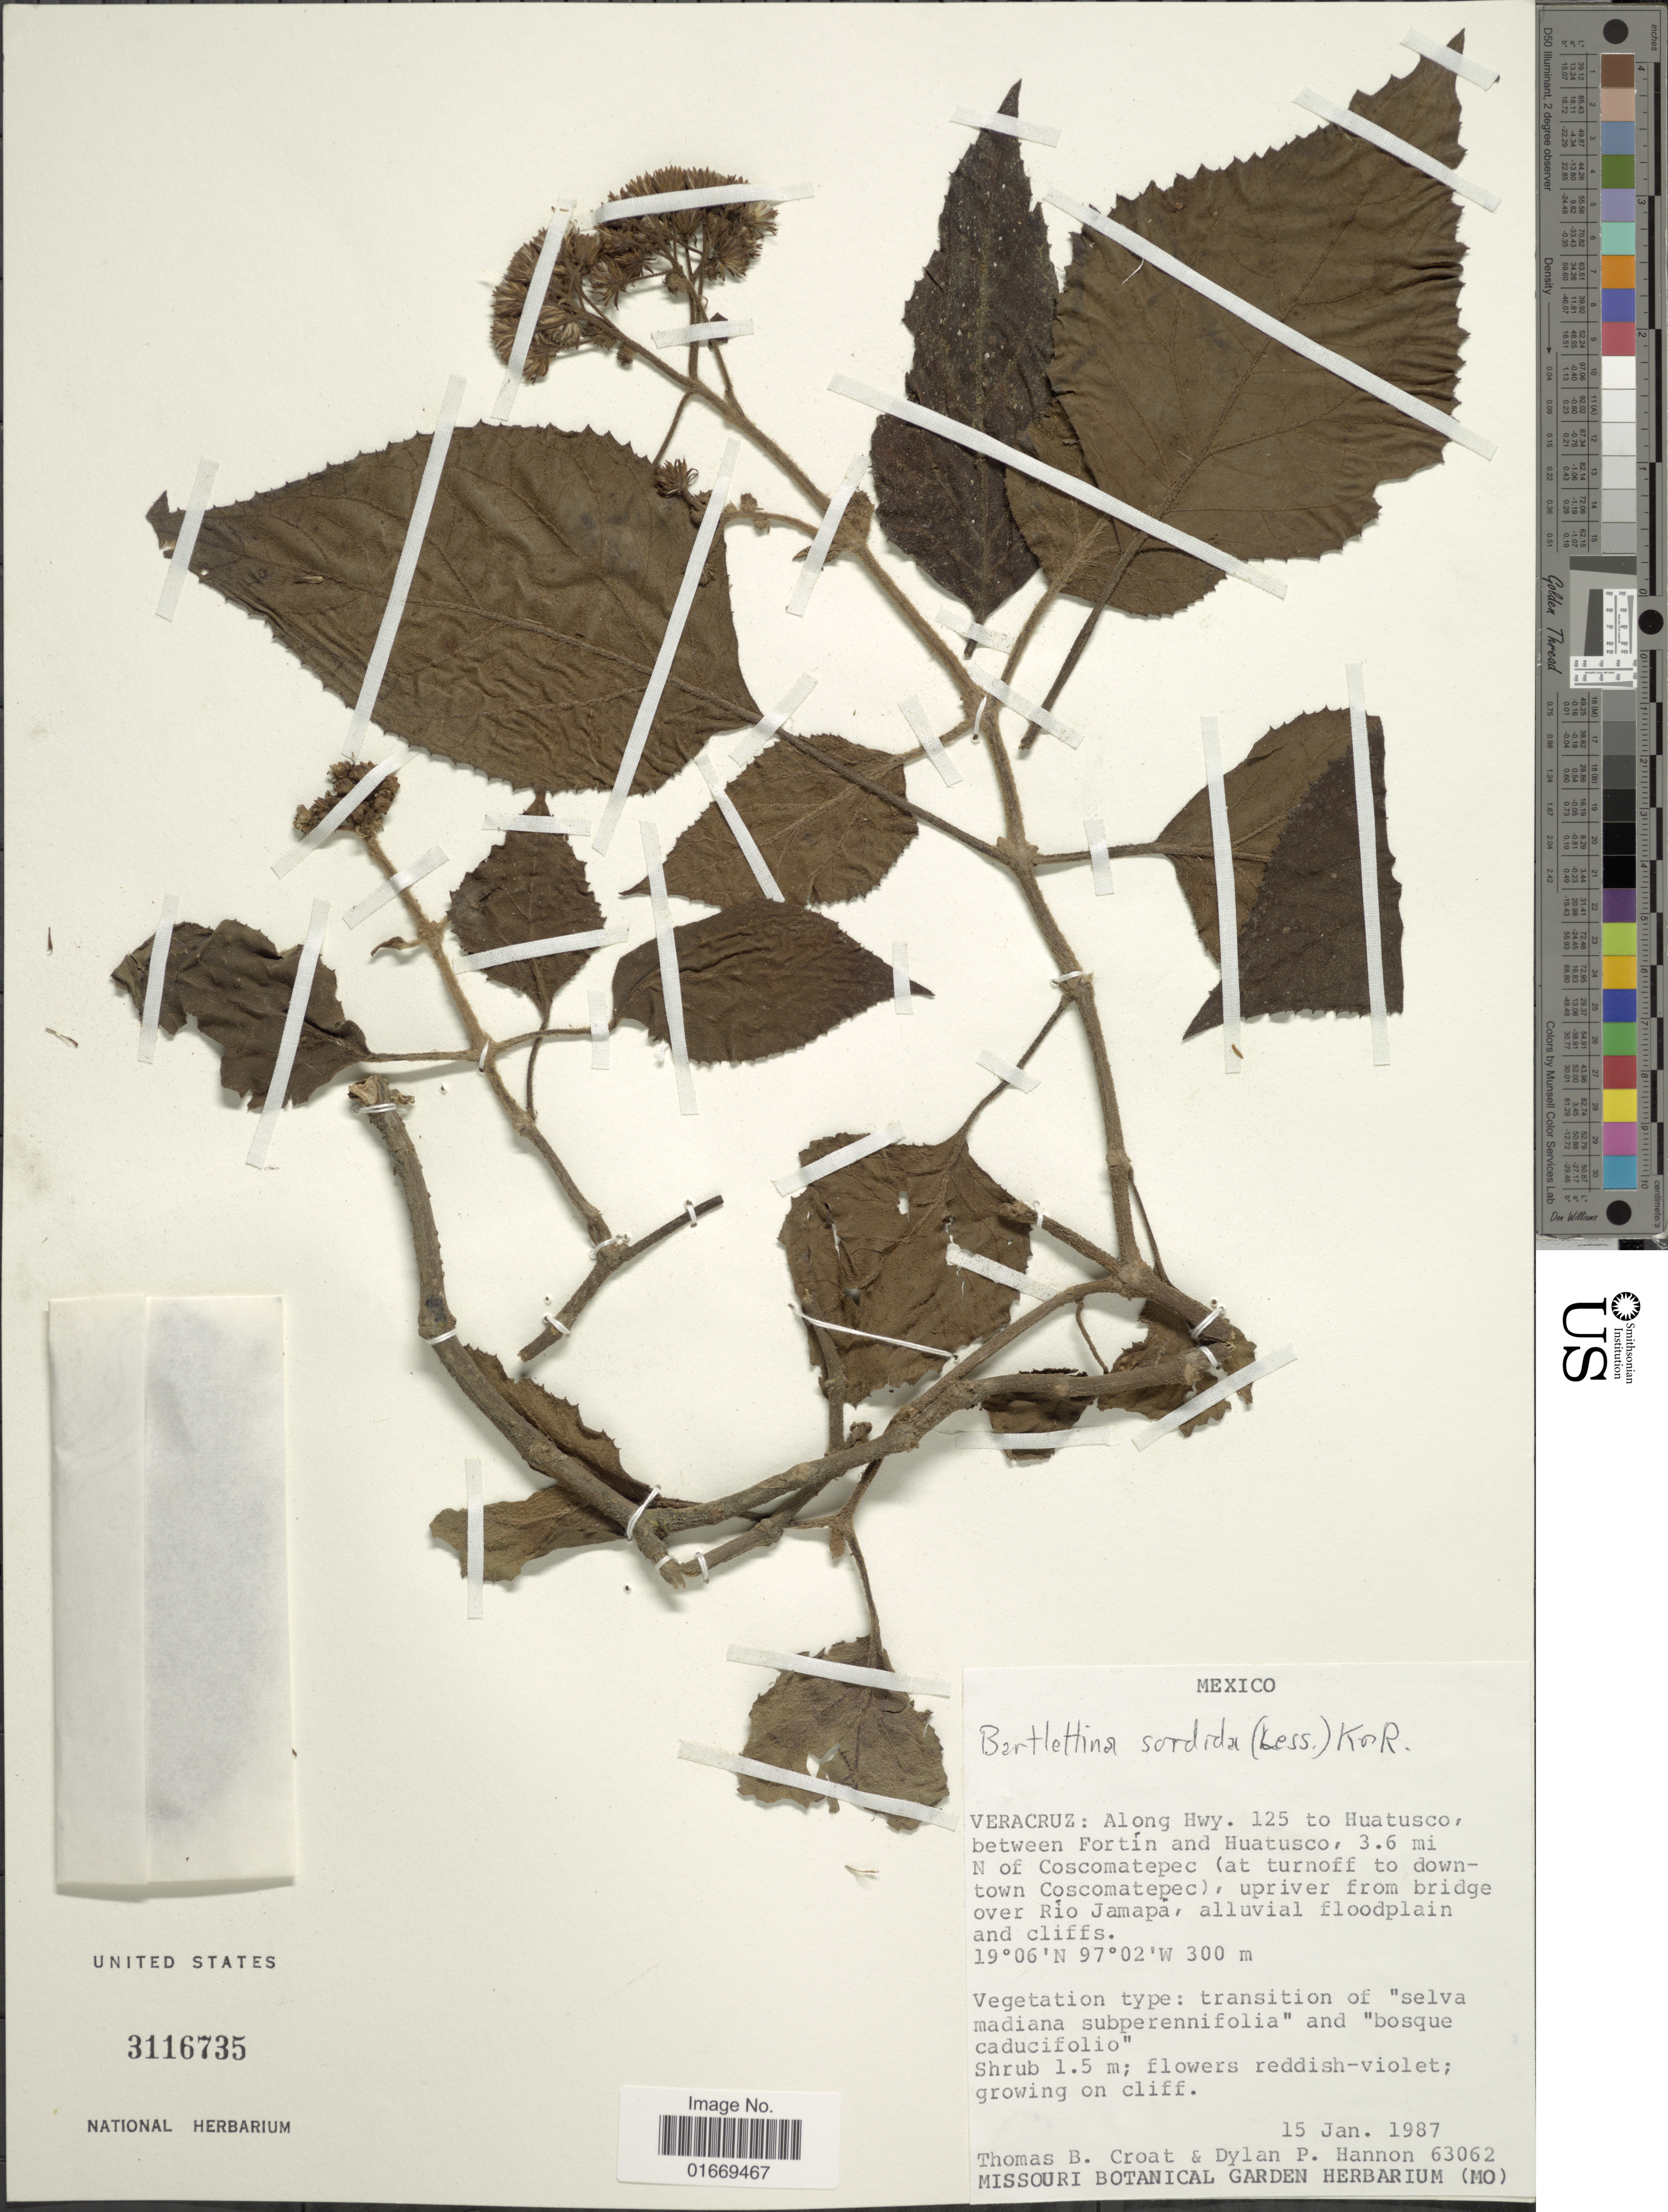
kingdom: Plantae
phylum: Tracheophyta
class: Magnoliopsida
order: Asterales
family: Asteraceae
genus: Bartlettina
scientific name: Bartlettina sordida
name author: (Less.) R.M. King & H. Rob.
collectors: T. B. Croat & D. Hannon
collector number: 63062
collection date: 1987-01-15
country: Mexico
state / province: Veracruz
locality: Veracruz: Along Hwy. 125 to Huatusco between Fortín and Huatusco, 3.6 mi N of Coscomatepec (at turnoff to downtown Coscomatepec), upriver from bridge over Río Jamapa, alluvial floodplain and cliffs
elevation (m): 300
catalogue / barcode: US 3116735